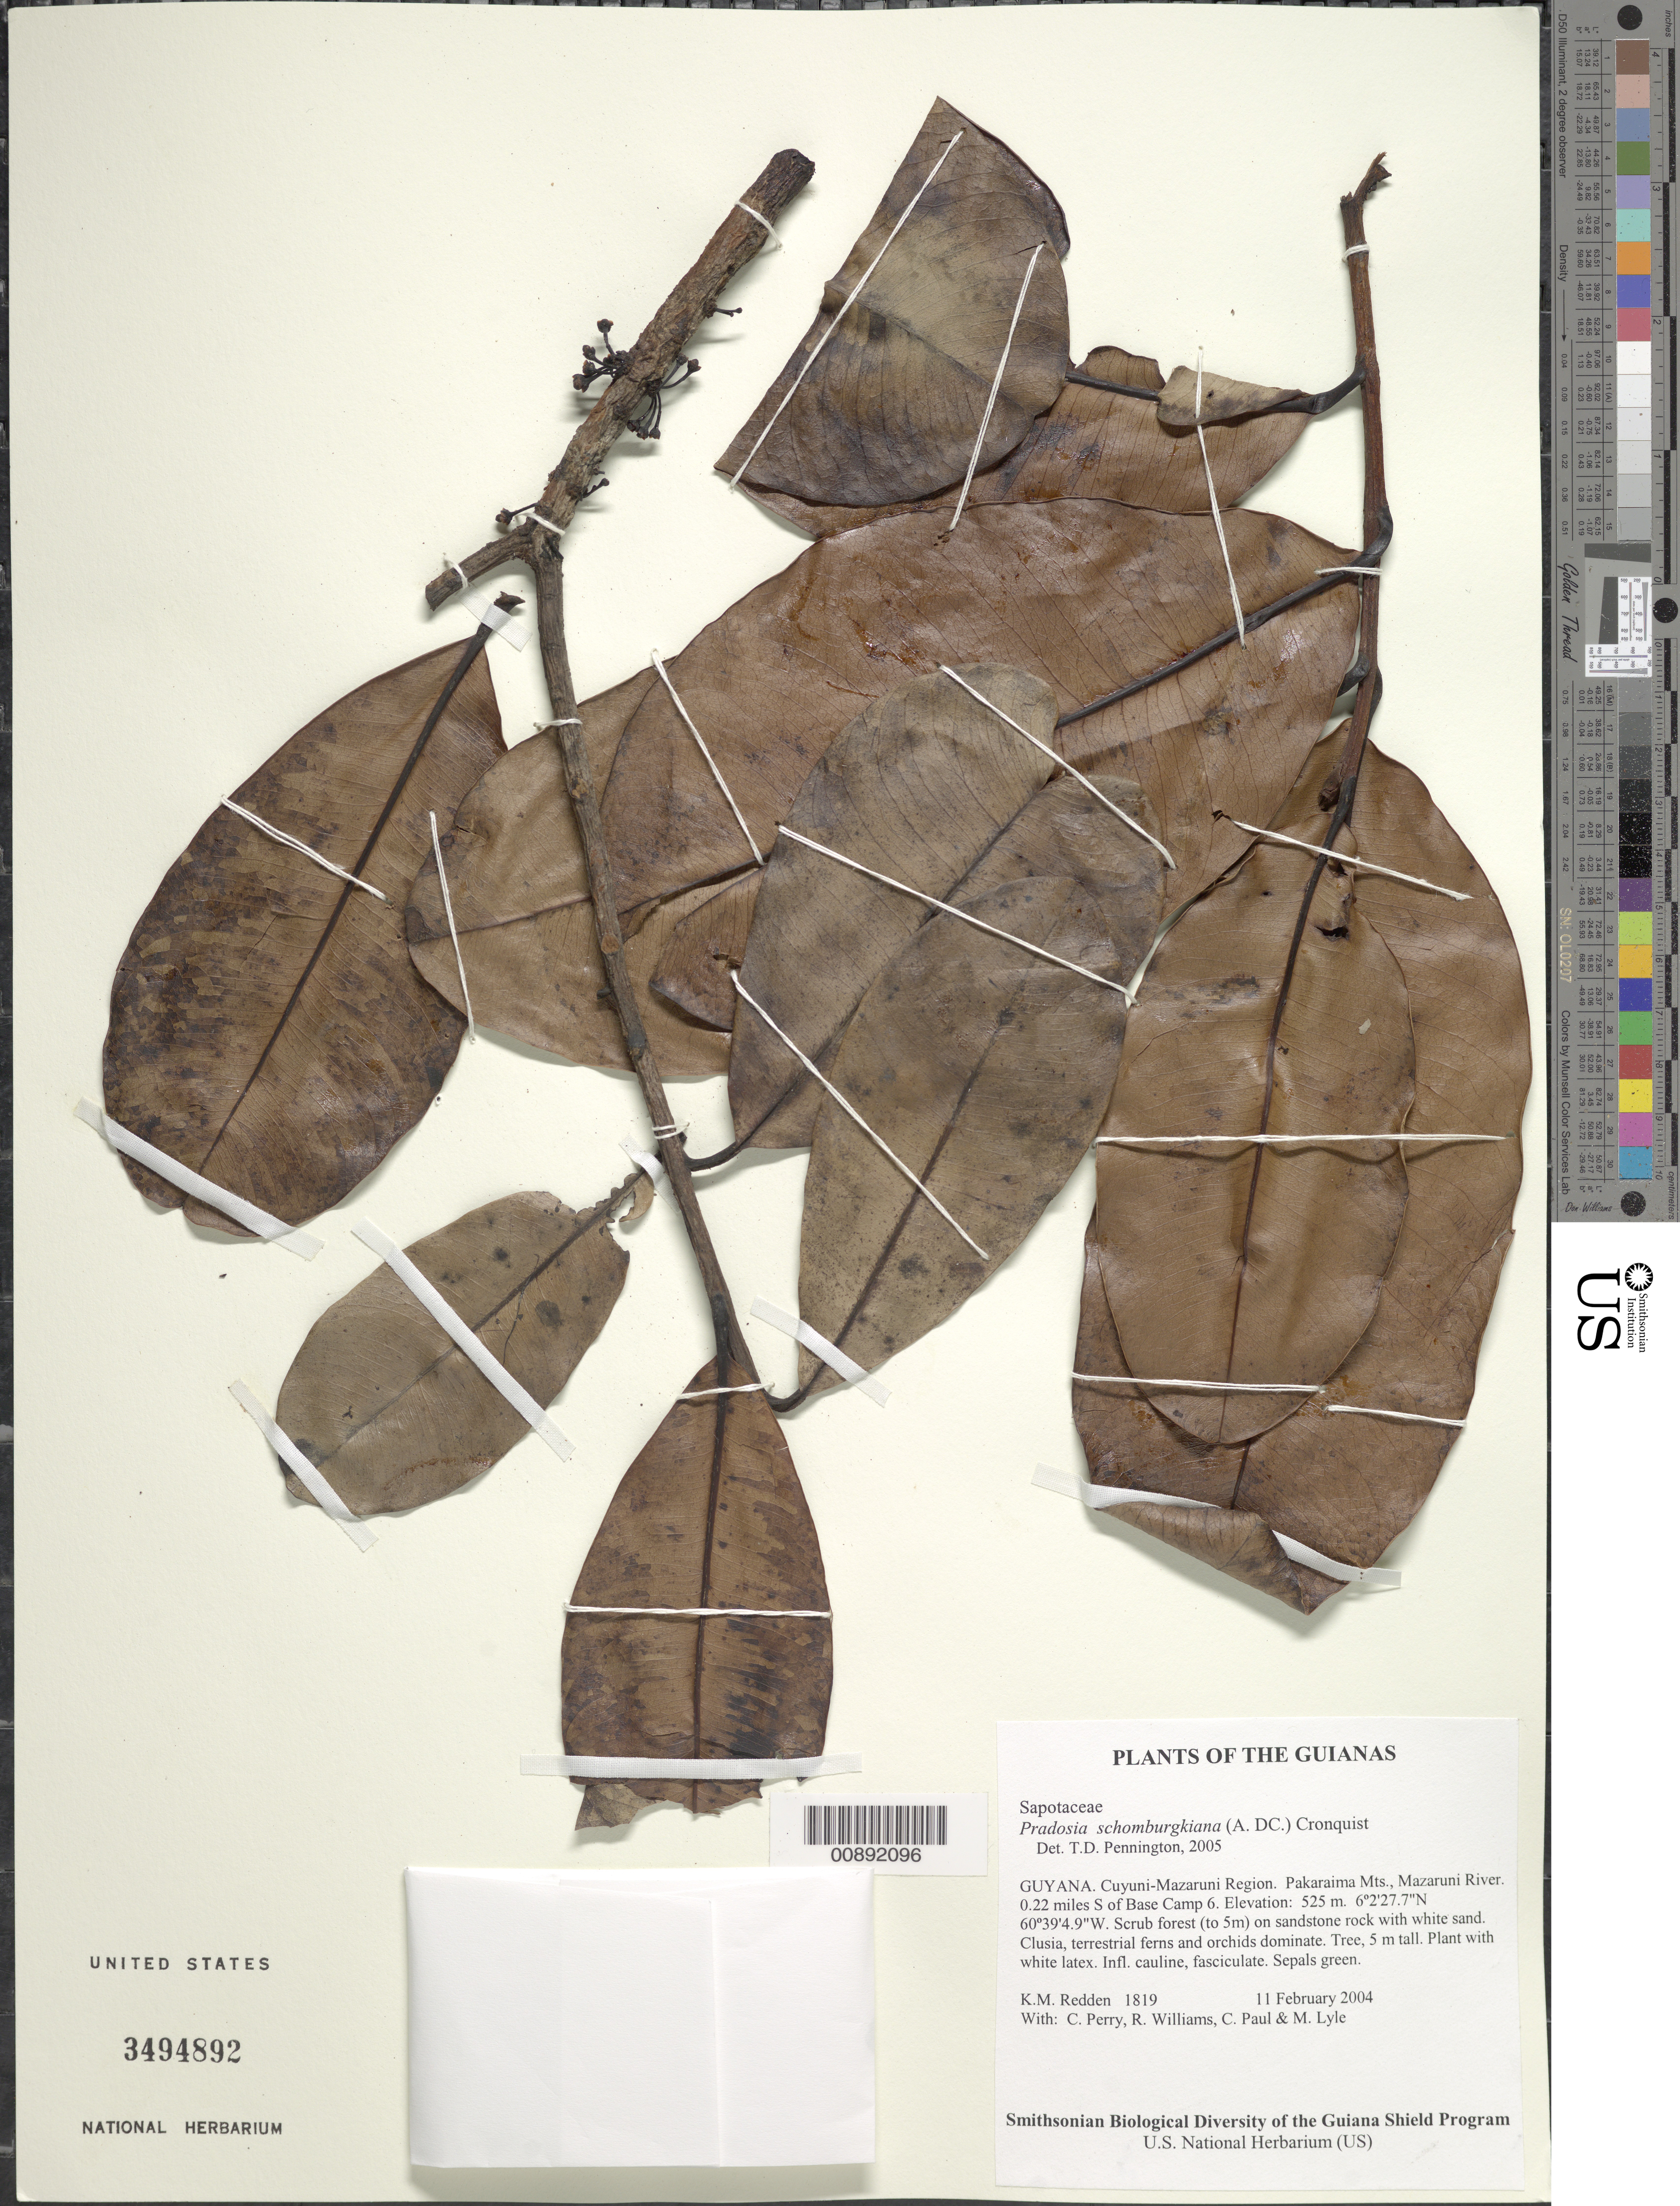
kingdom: Plantae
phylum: Tracheophyta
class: Magnoliopsida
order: Ericales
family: Sapotaceae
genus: Pradosia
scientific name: Pradosia schomburgkiana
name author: (A. DC.) Cronq.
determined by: Pennington, T. D., (K)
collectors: K. M. Redden, C. Perry, R. Williams, C. Paul & M. Lyle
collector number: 1819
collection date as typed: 11 February 2004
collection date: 2004-02-11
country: Guyana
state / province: Cuyuni-Mazaruni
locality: Pakaraima Mts., Mazaruni River. 0.22 miles S of Base Camp 6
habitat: Scrub forest (to 5m) on sandstone rock with white sand. Clusia, terrestrial ferns and orchids dominate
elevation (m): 525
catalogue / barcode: US 3494892